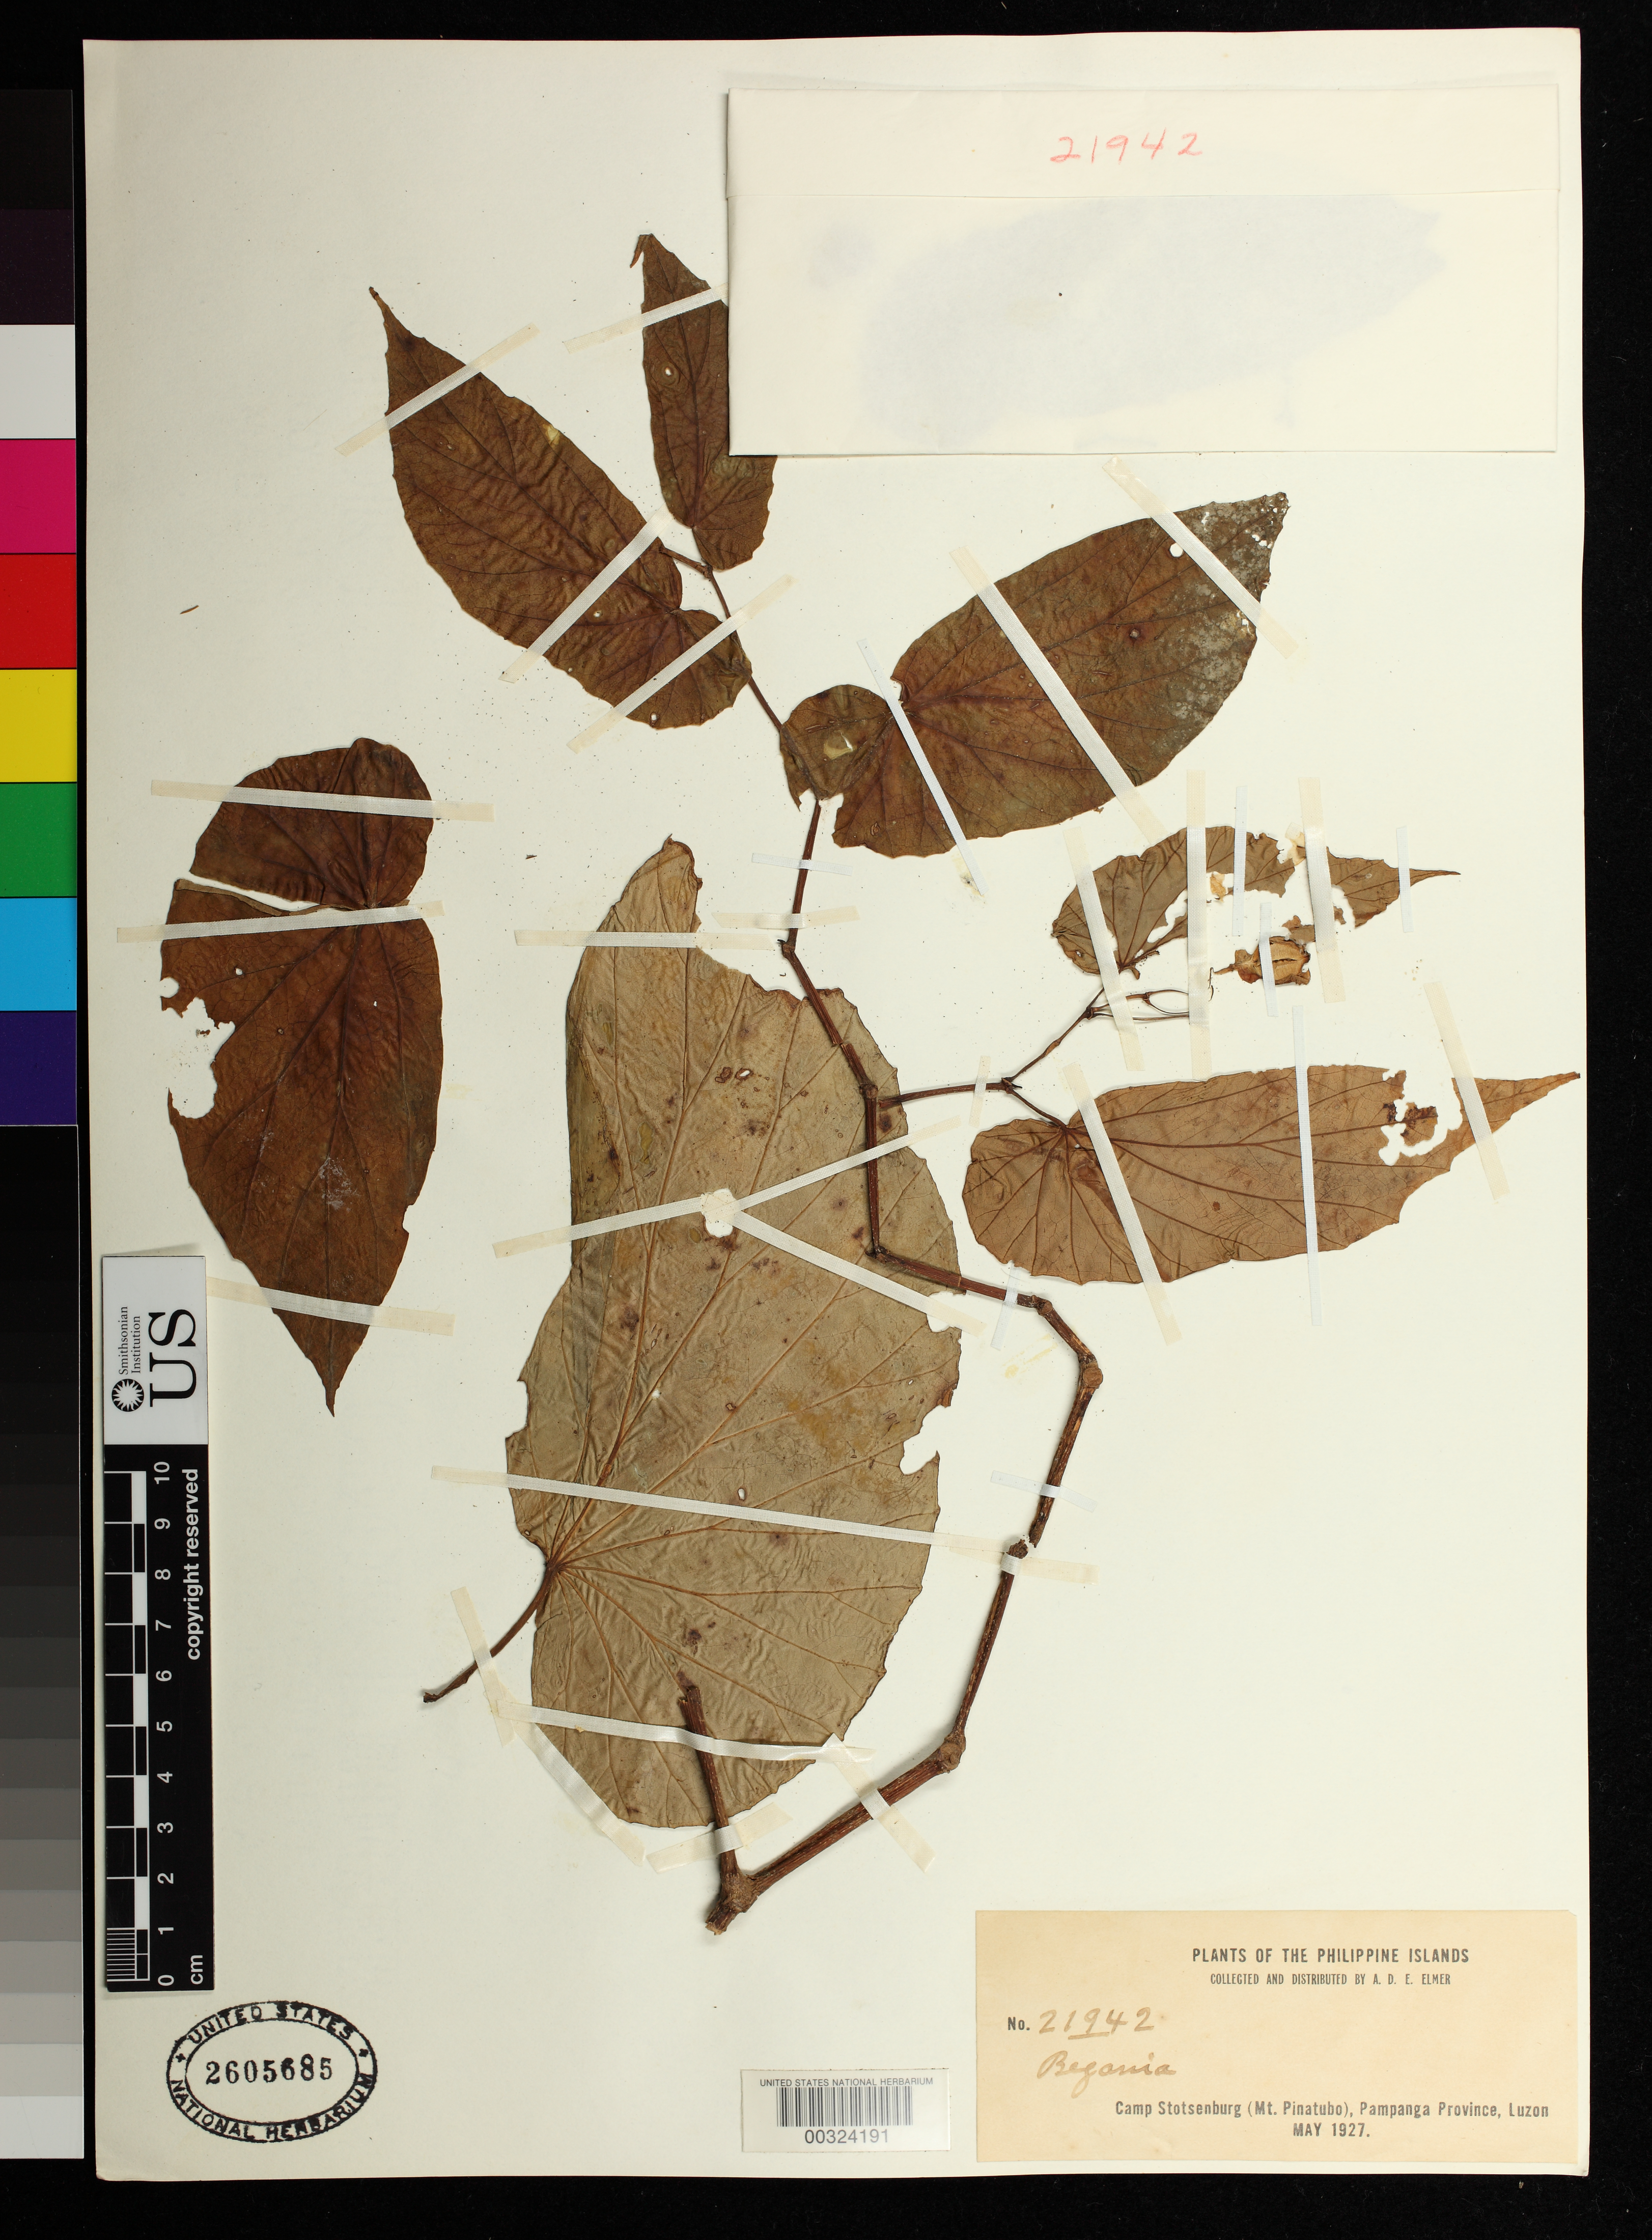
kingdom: Plantae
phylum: Tracheophyta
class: Magnoliopsida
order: Cucurbitales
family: Begoniaceae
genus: Begonia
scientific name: Begonia sp.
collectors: A. D. E. Elmer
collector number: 21942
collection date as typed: May 1927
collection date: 1927-05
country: Philippines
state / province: Central Luzon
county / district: Pampanga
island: Luzon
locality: Camp stotsenburg, mt. pinatubo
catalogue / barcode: US 2605685